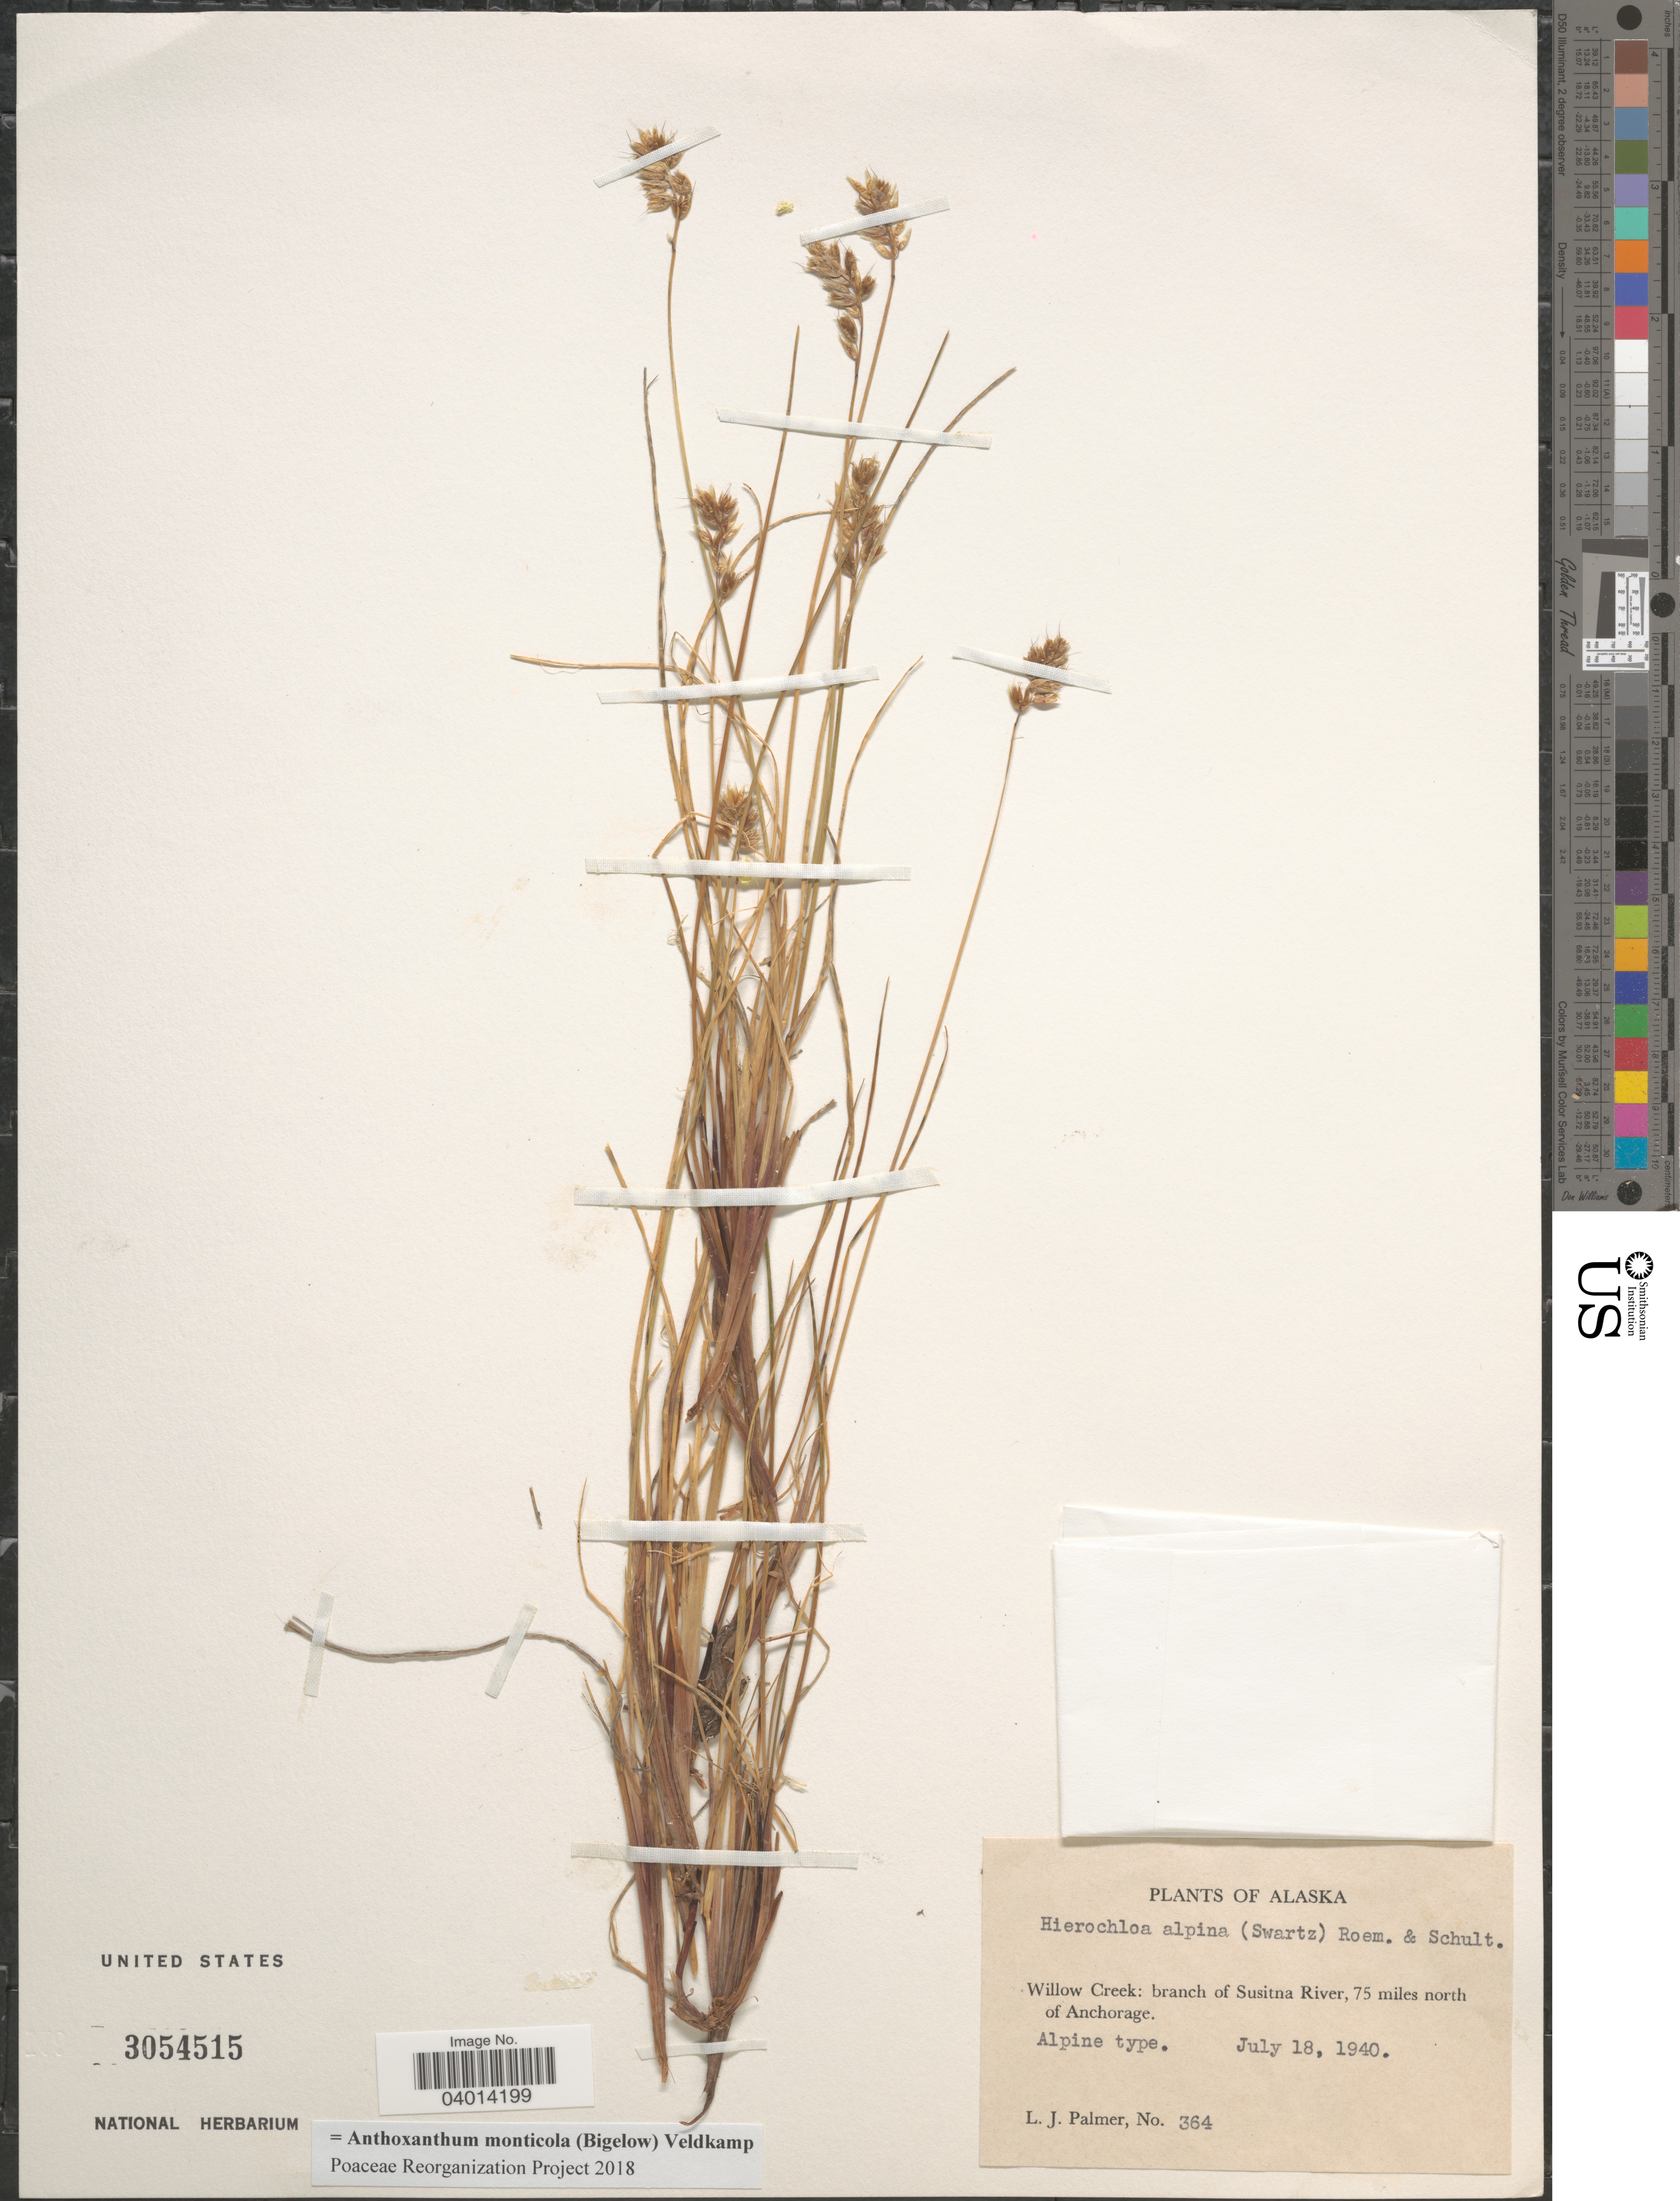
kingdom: Plantae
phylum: Tracheophyta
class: Liliopsida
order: Poales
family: Poaceae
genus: Anthoxanthum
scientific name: Anthoxanthum monticola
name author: (Bigelow) Veldkamp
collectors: L. J. Palmer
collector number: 364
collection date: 1940-07-18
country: United States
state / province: Alaska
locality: Willow Creek: branch of Susitna River, 75 miles north of Anchorage.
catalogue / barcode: US 3054515